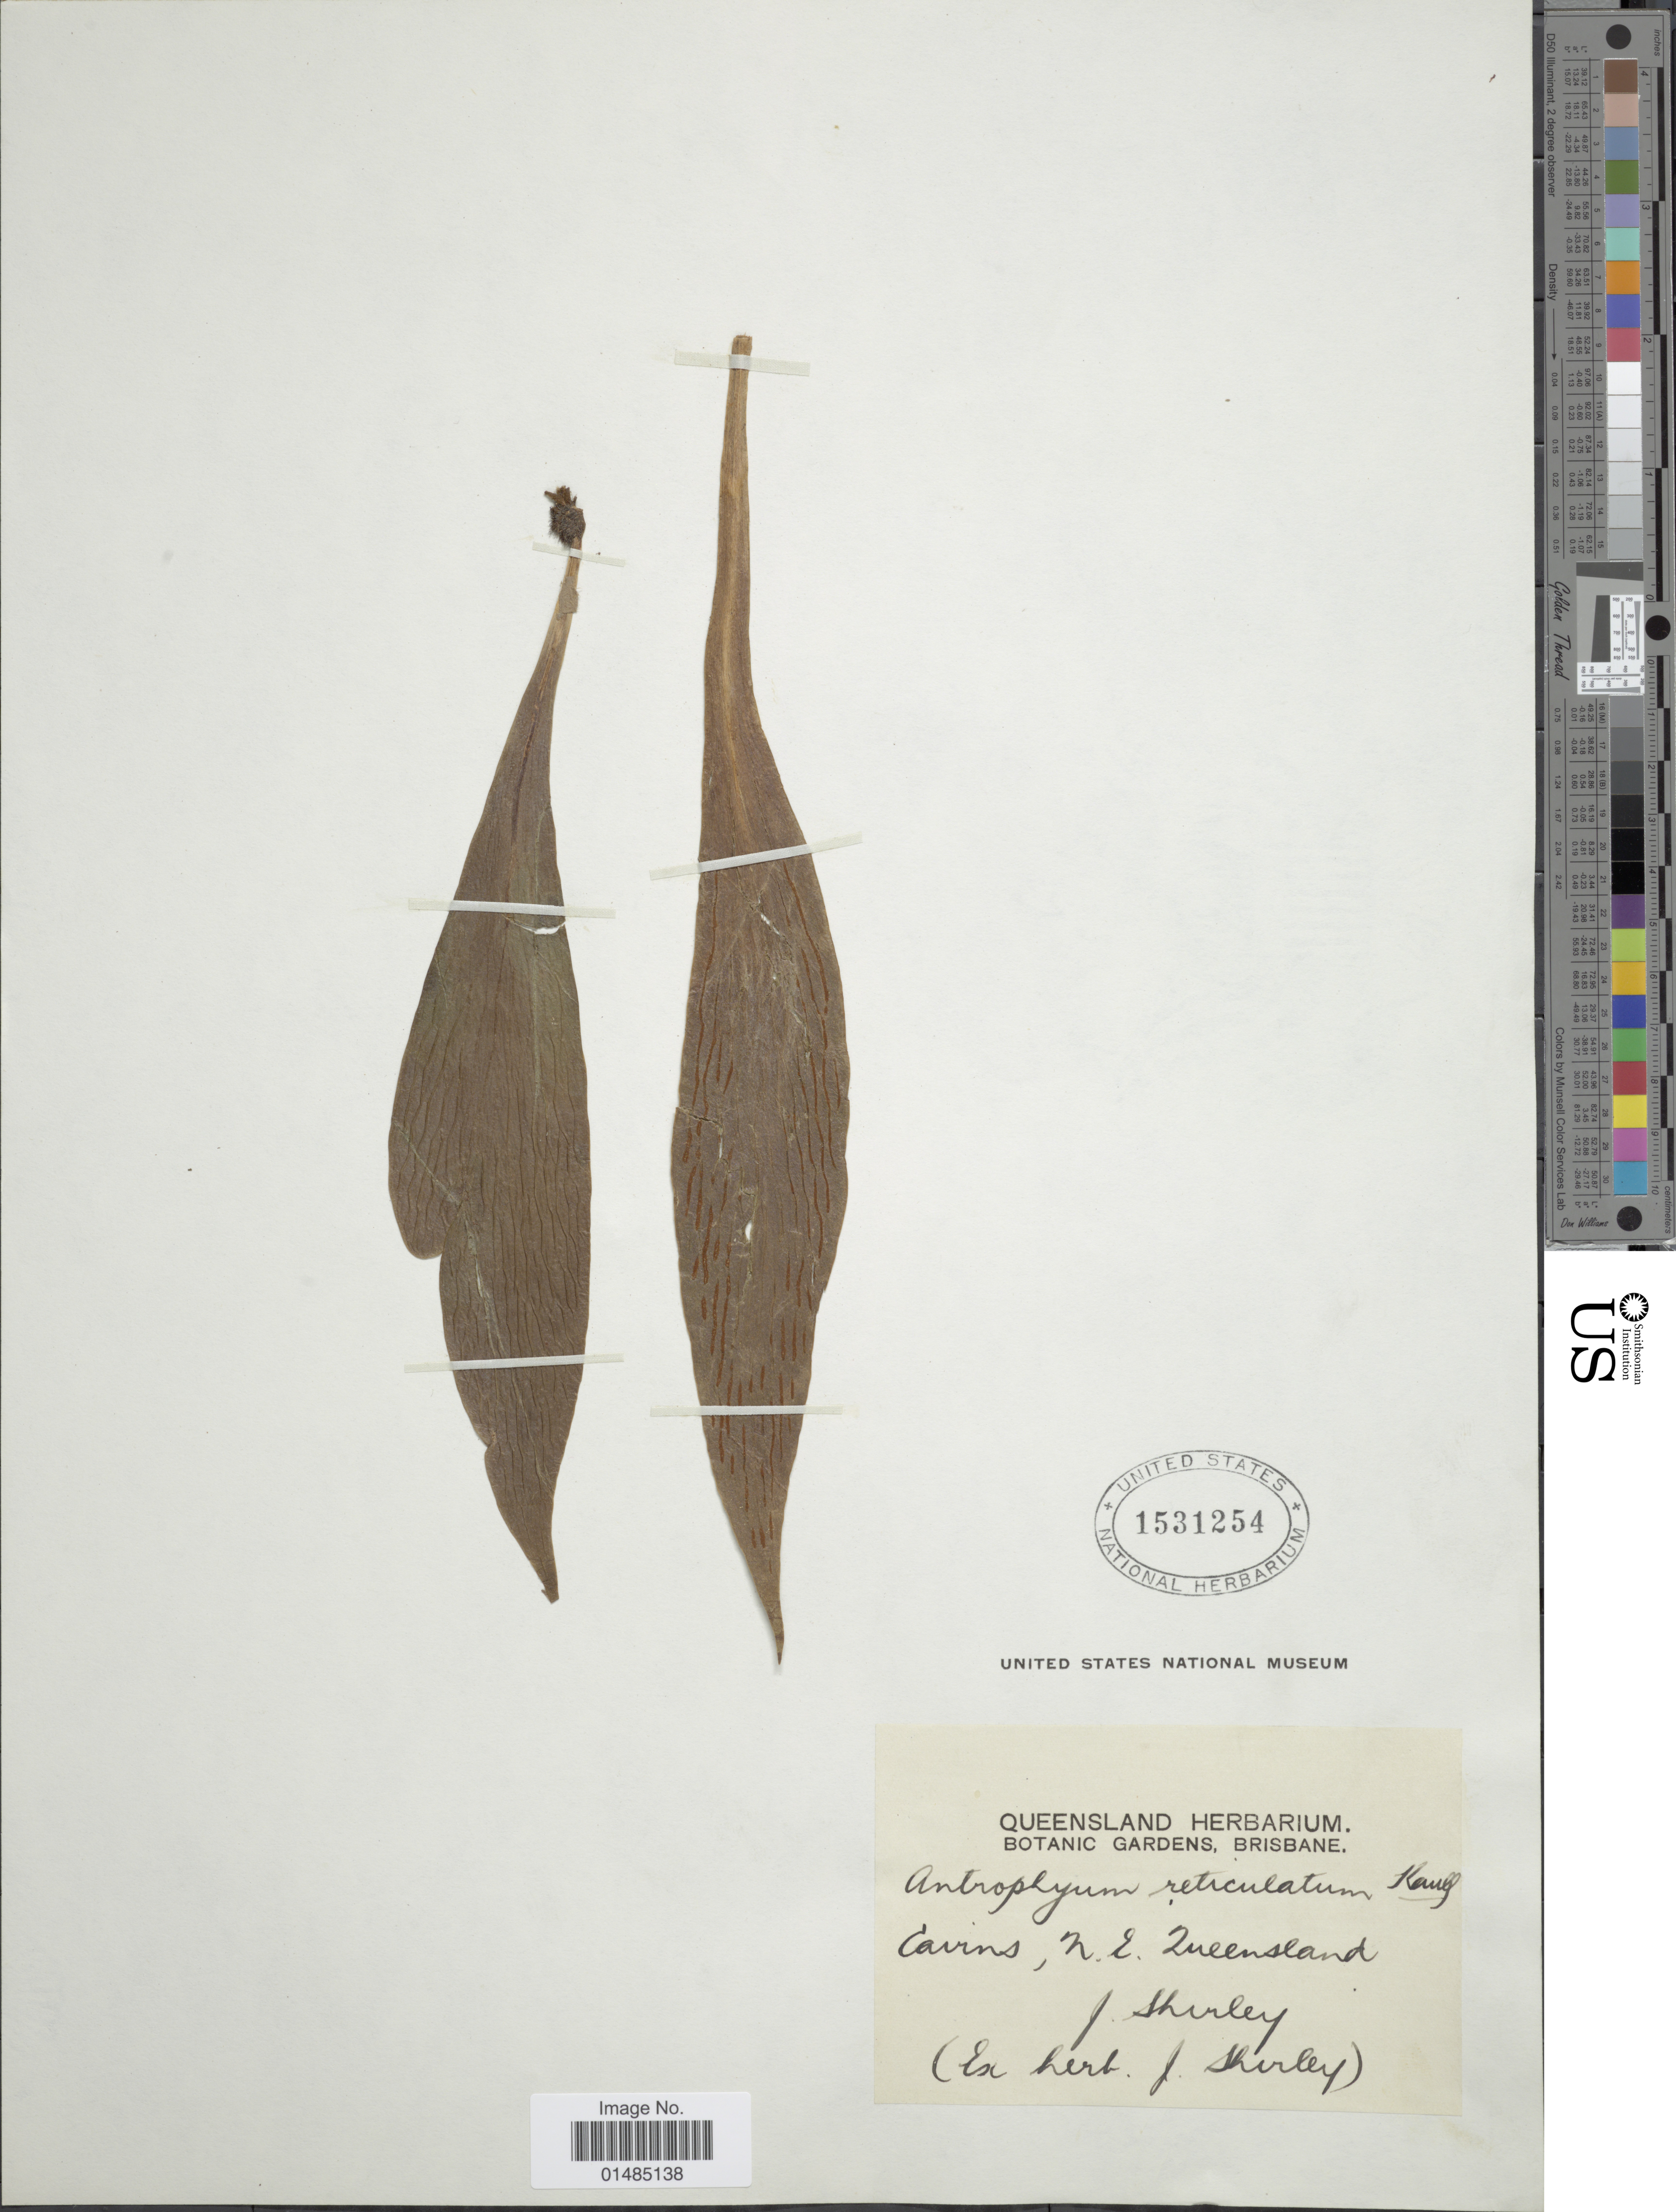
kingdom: Plantae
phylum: Tracheophyta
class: Polypodiopsida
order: Polypodiales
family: Pteridaceae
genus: Antrophyum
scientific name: Antrophyum reticulatum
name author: (G. Forst.) Kaulf.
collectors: J. Shirley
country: Australia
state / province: Queensland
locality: Cairns, N.E. Queensland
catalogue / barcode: US 1531254